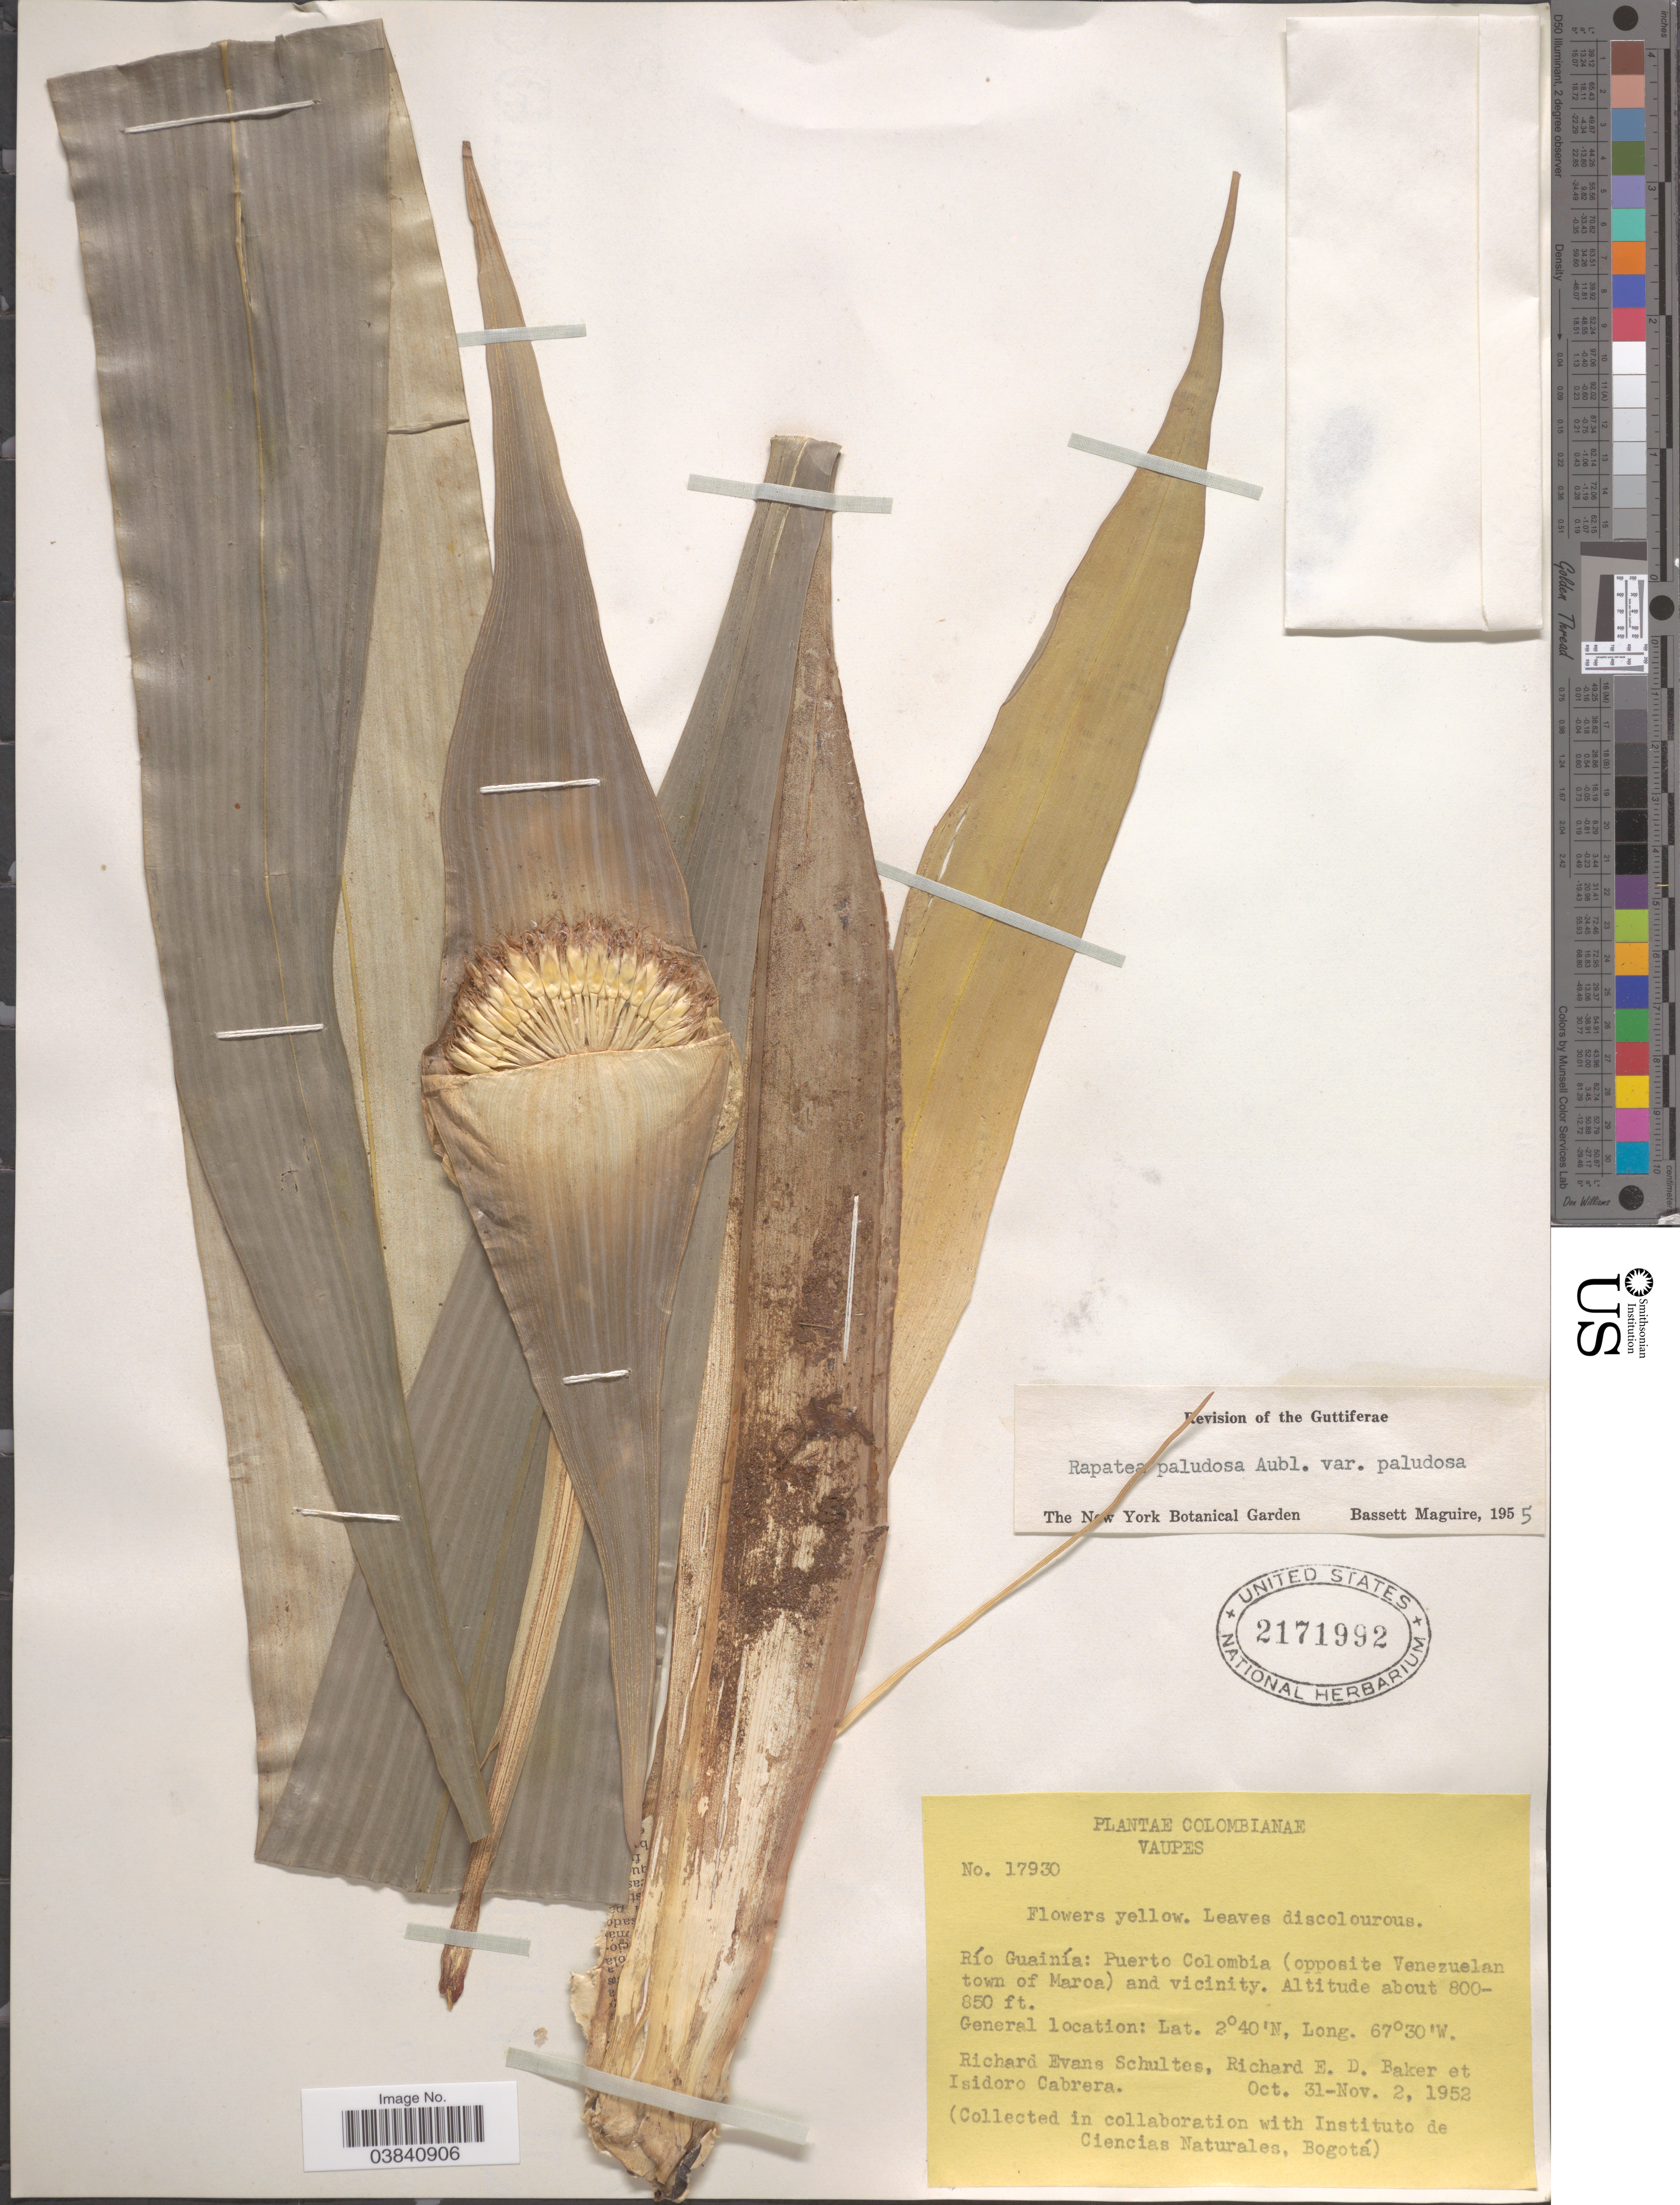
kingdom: Plantae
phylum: Tracheophyta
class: Liliopsida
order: Poales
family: Rapateaceae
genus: Rapatea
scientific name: Rapatea paludosa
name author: Aubl.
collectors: R. E. Schultes, R. E. D. Baker & I. Cabrera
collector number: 17930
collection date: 1952-10-31/1952-11-02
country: Colombia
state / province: Vaupés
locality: Río Guainía: Puerto Colombia (opposite Venezuelan town of Maroa) and vicinity.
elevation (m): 244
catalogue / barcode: US 2171992